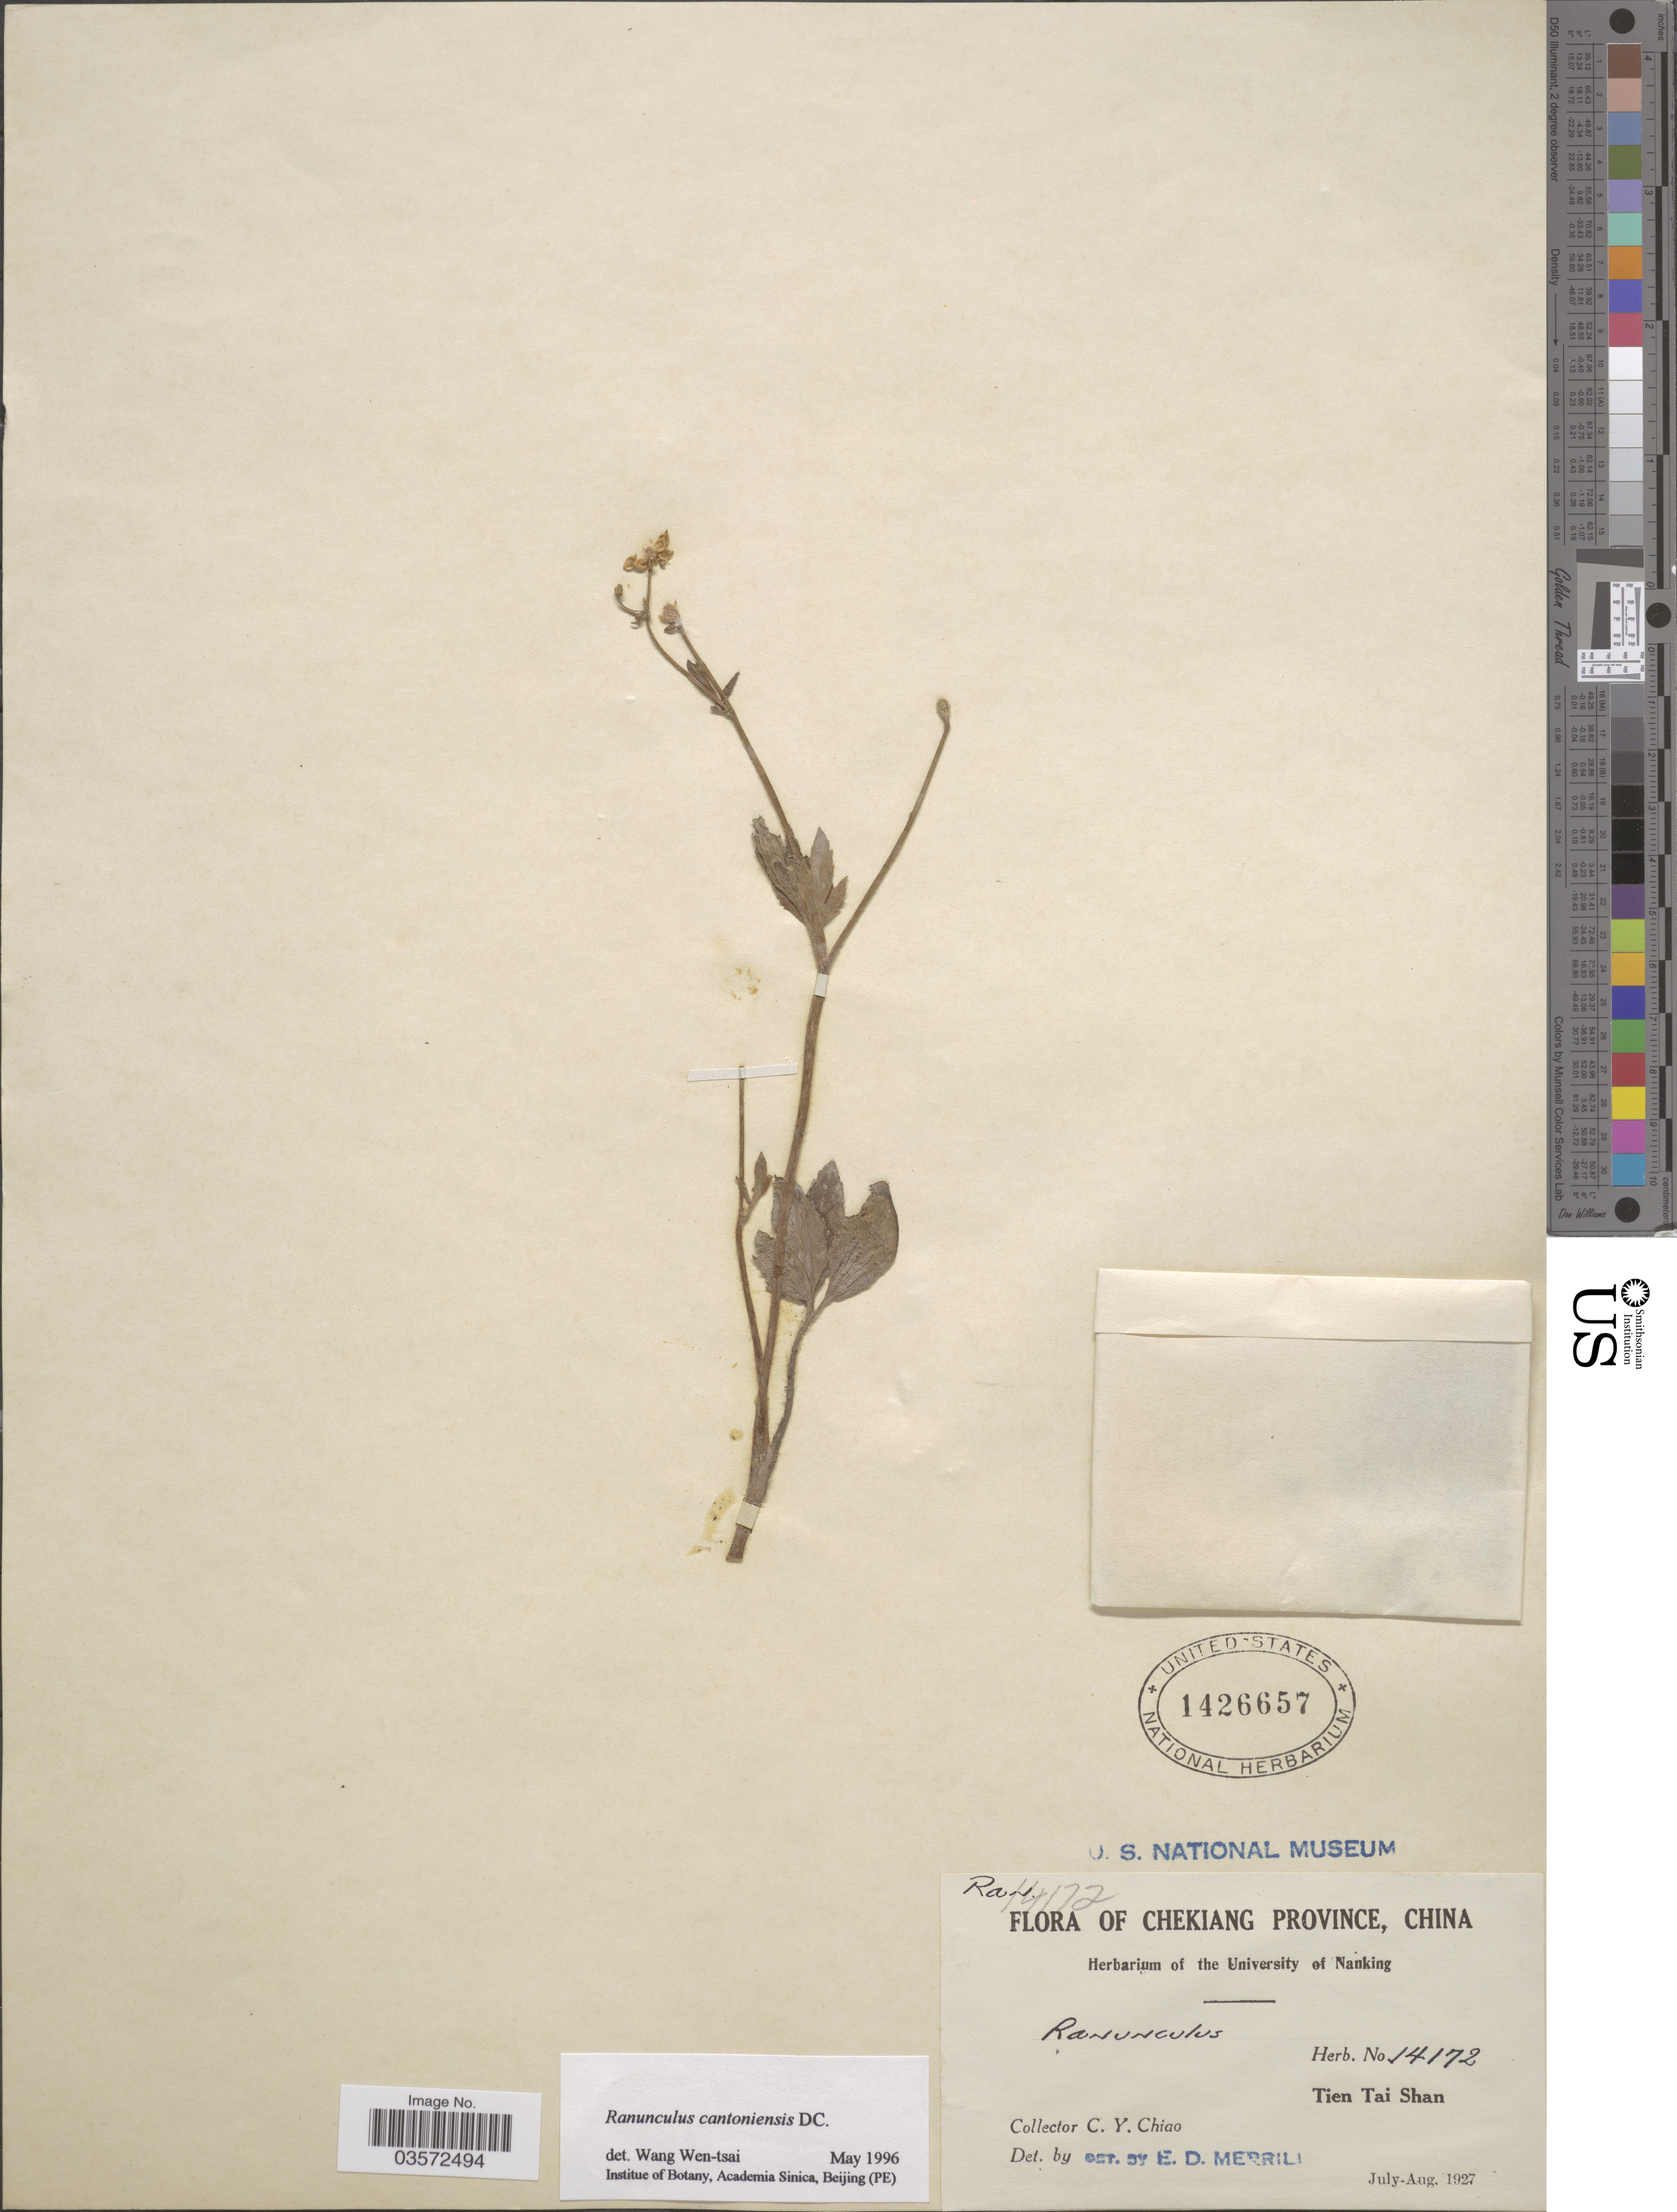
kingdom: Plantae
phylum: Tracheophyta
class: Magnoliopsida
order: Ranunculales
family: Ranunculaceae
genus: Ranunculus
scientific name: Ranunculus cantoniensis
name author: DC.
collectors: C. Y. Chiao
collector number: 14172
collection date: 1927-07/1927-08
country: China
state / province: Zhejiang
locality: Chekiang Province. Tien Tai Shan.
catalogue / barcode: US 1426657